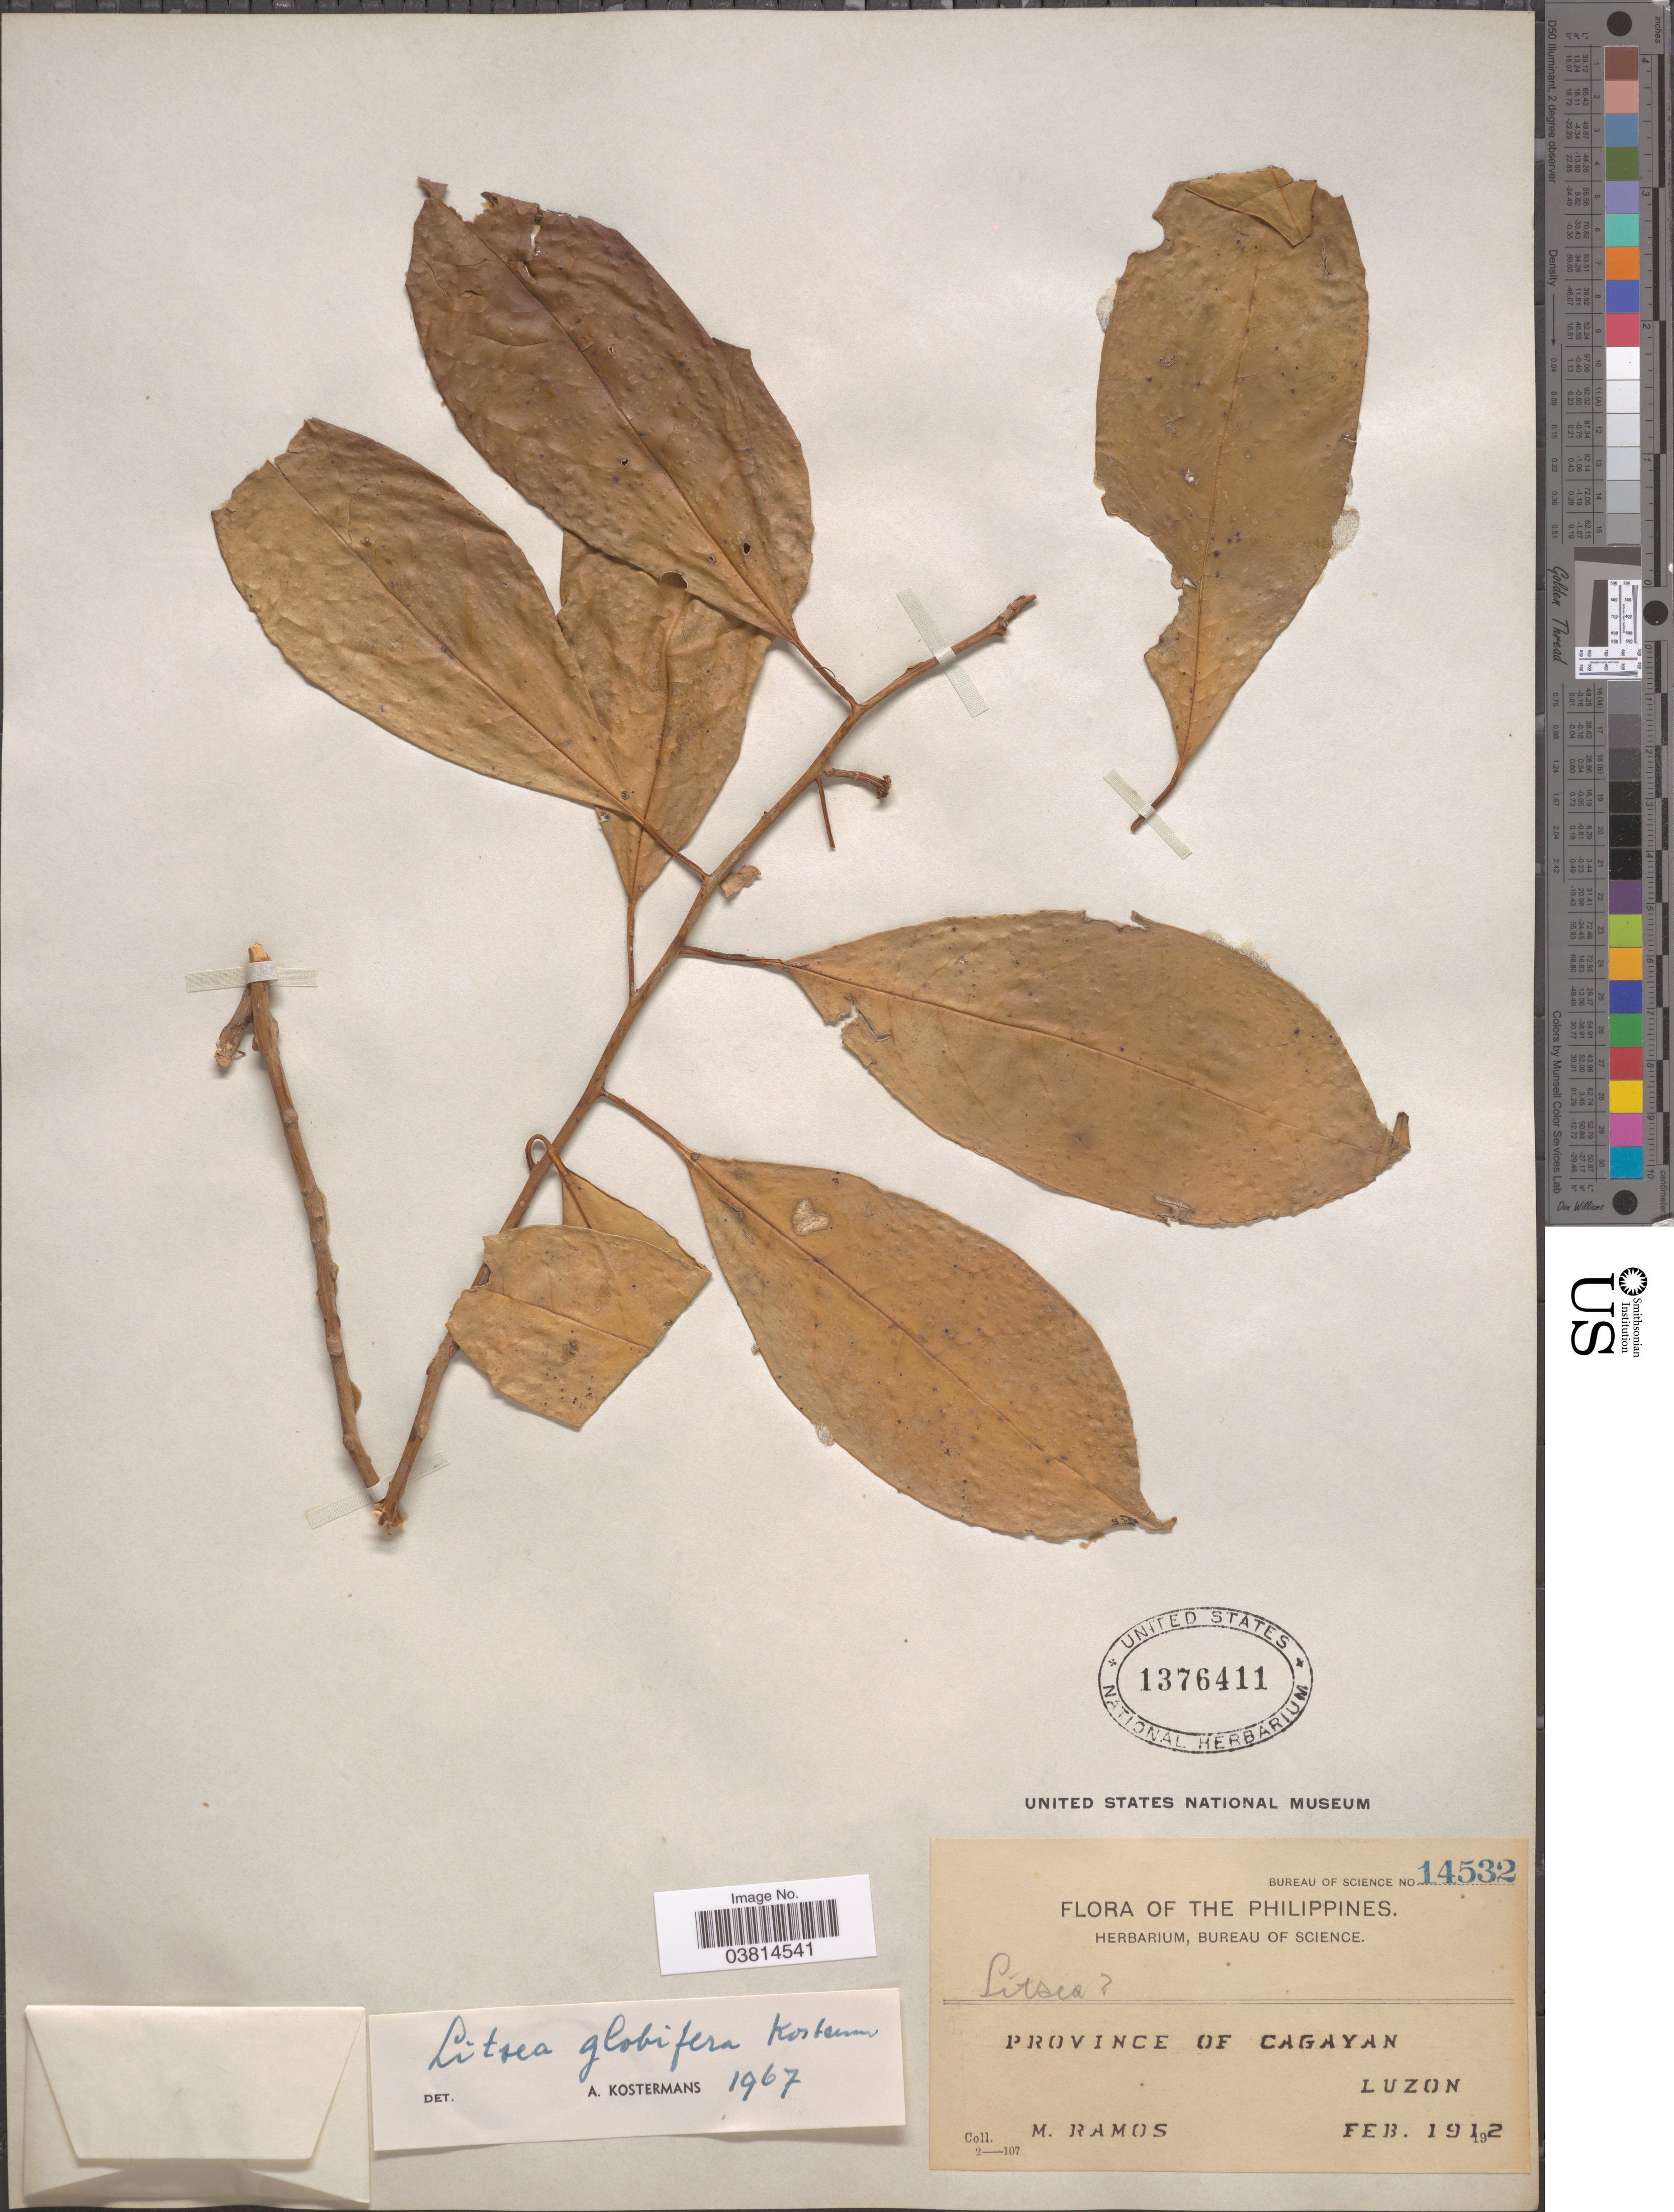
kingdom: Plantae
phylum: Tracheophyta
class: Magnoliopsida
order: Laurales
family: Lauraceae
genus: Litsea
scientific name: Litsea globifera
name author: Kosterm.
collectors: M. Ramos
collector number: Bureau of Science 14532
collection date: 1912-02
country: Philippines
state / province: Cagayan Valley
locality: Province of Cagayan. Luzon.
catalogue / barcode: US 1376411